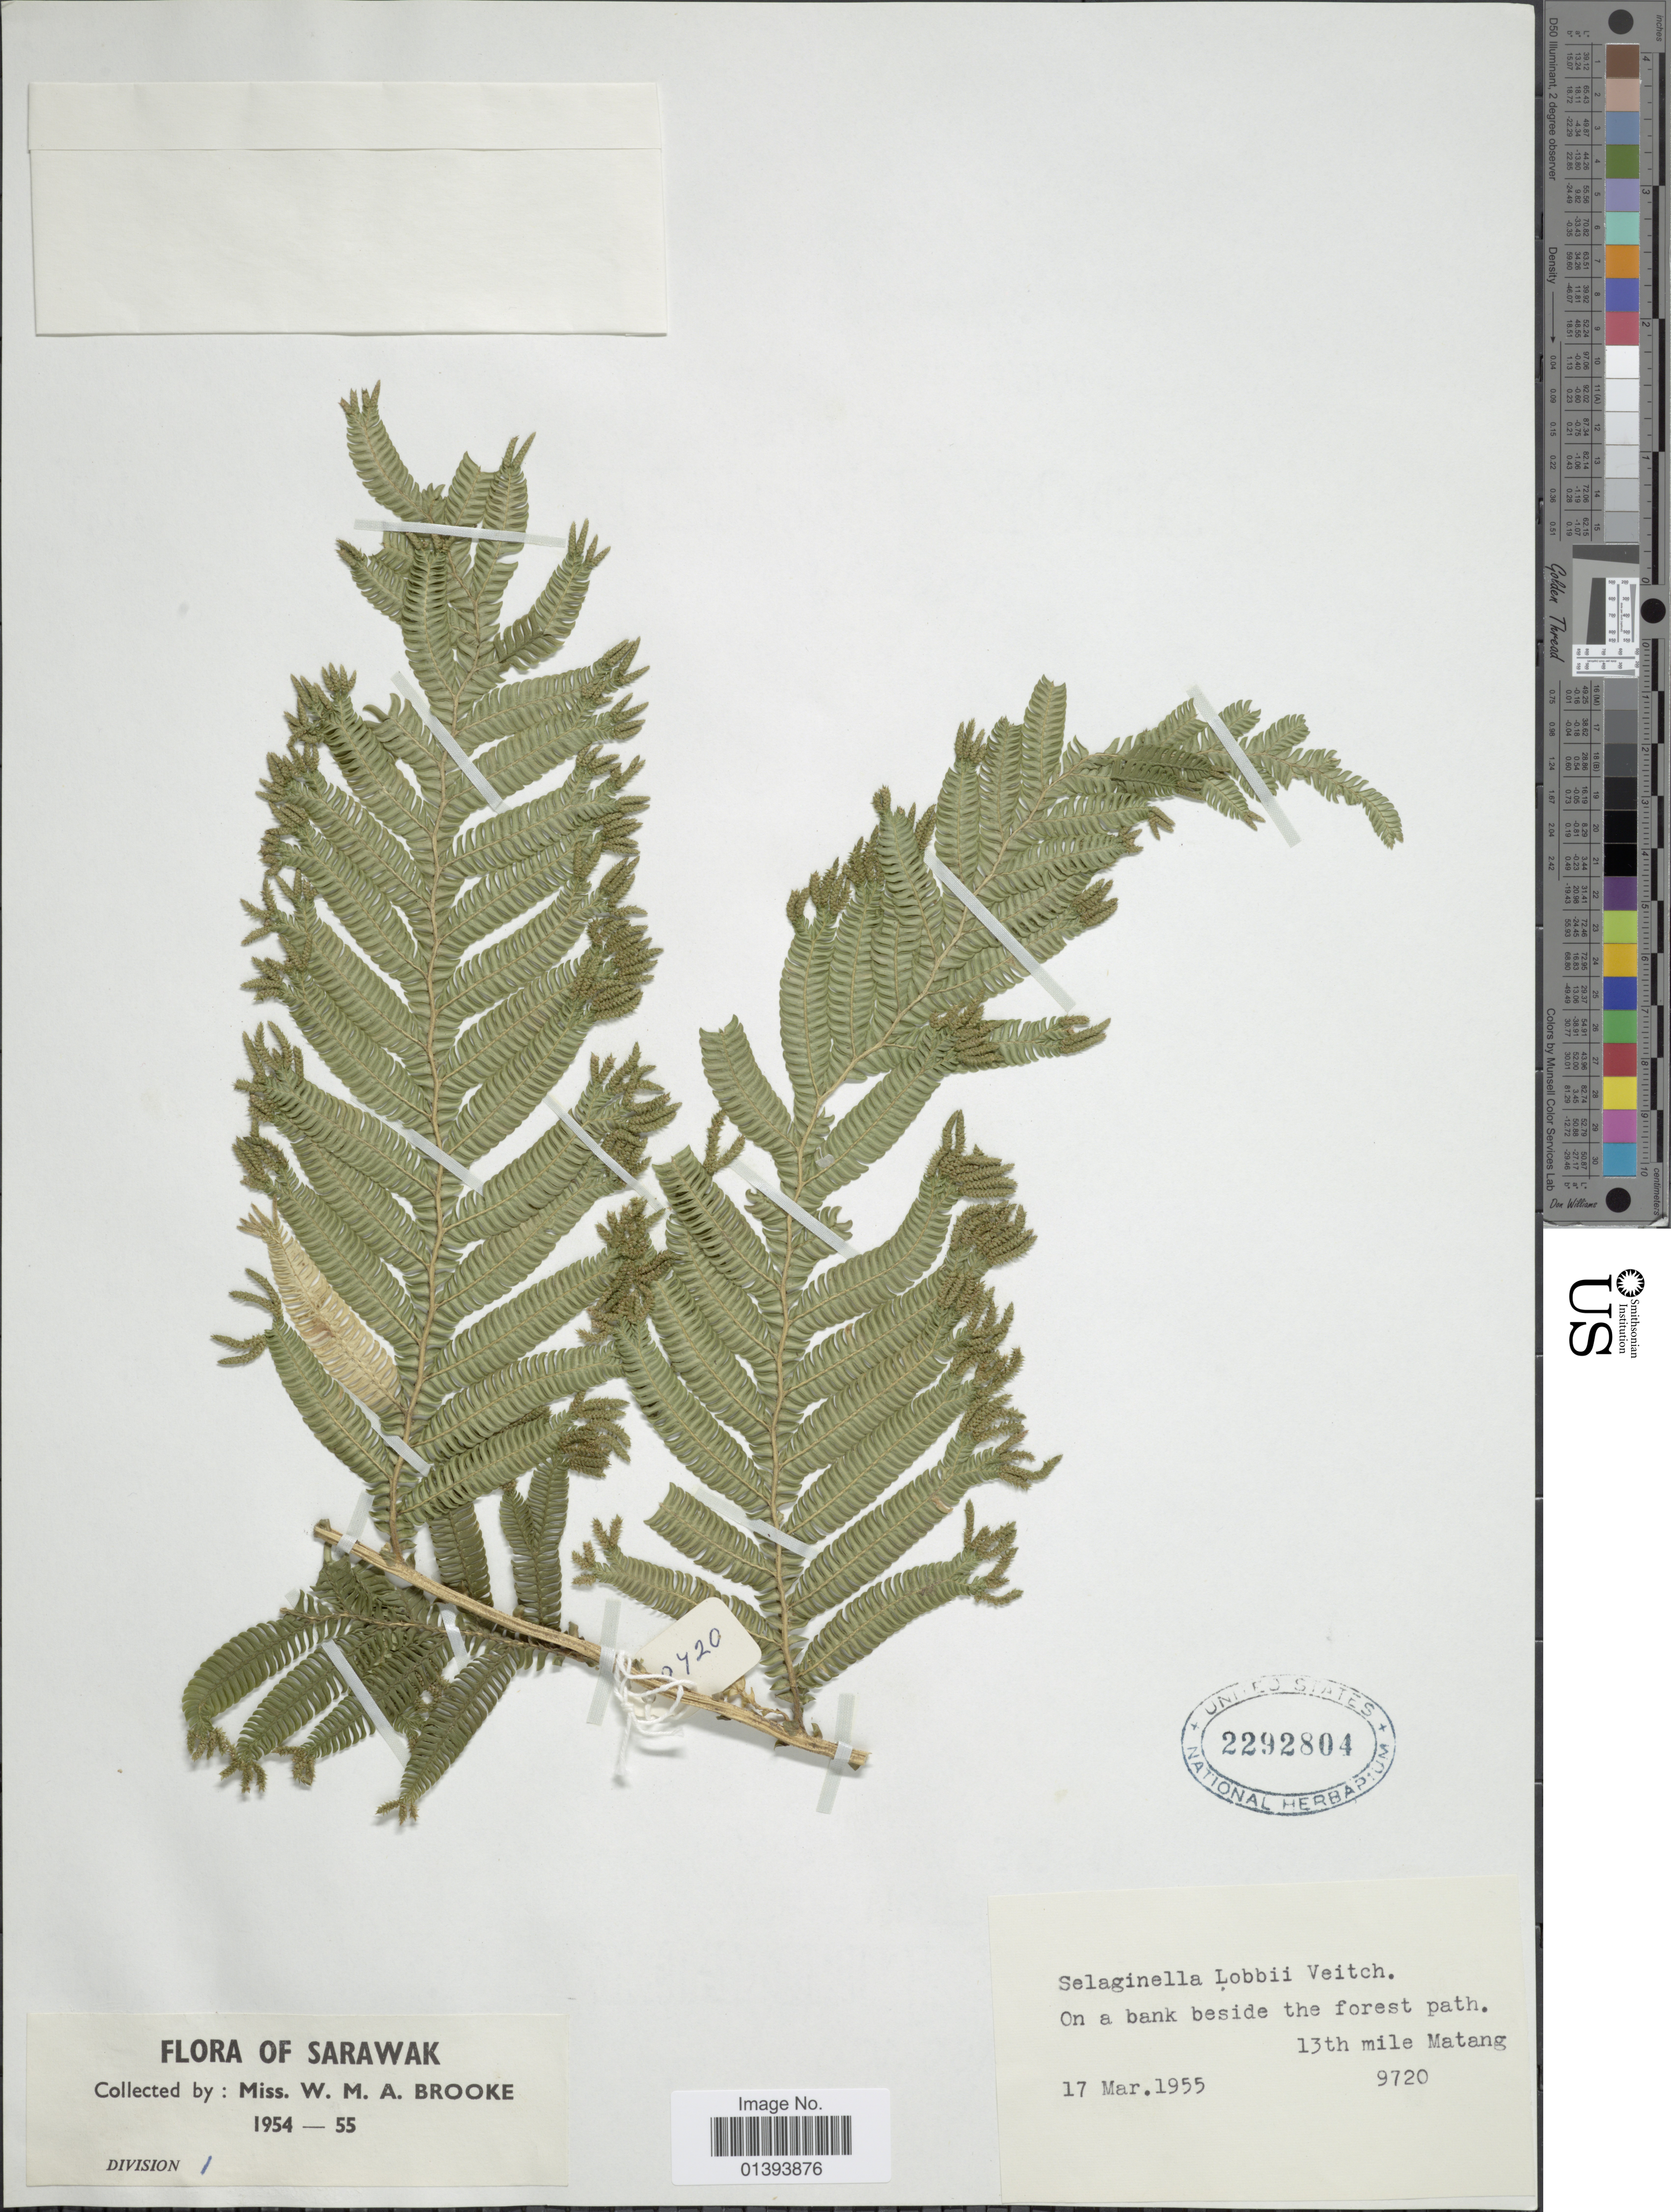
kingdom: Plantae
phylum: Tracheophyta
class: Lycopodiopsida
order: Selaginellales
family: Selaginellaceae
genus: Selaginella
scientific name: Selaginella lobbii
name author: J.H. Veitch ex A. Br.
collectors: W. Brooke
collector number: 9720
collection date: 1955-03-17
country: Malaysia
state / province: Sarawak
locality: On a bank beside the forest path, 13th mile Matang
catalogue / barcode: US 2292804